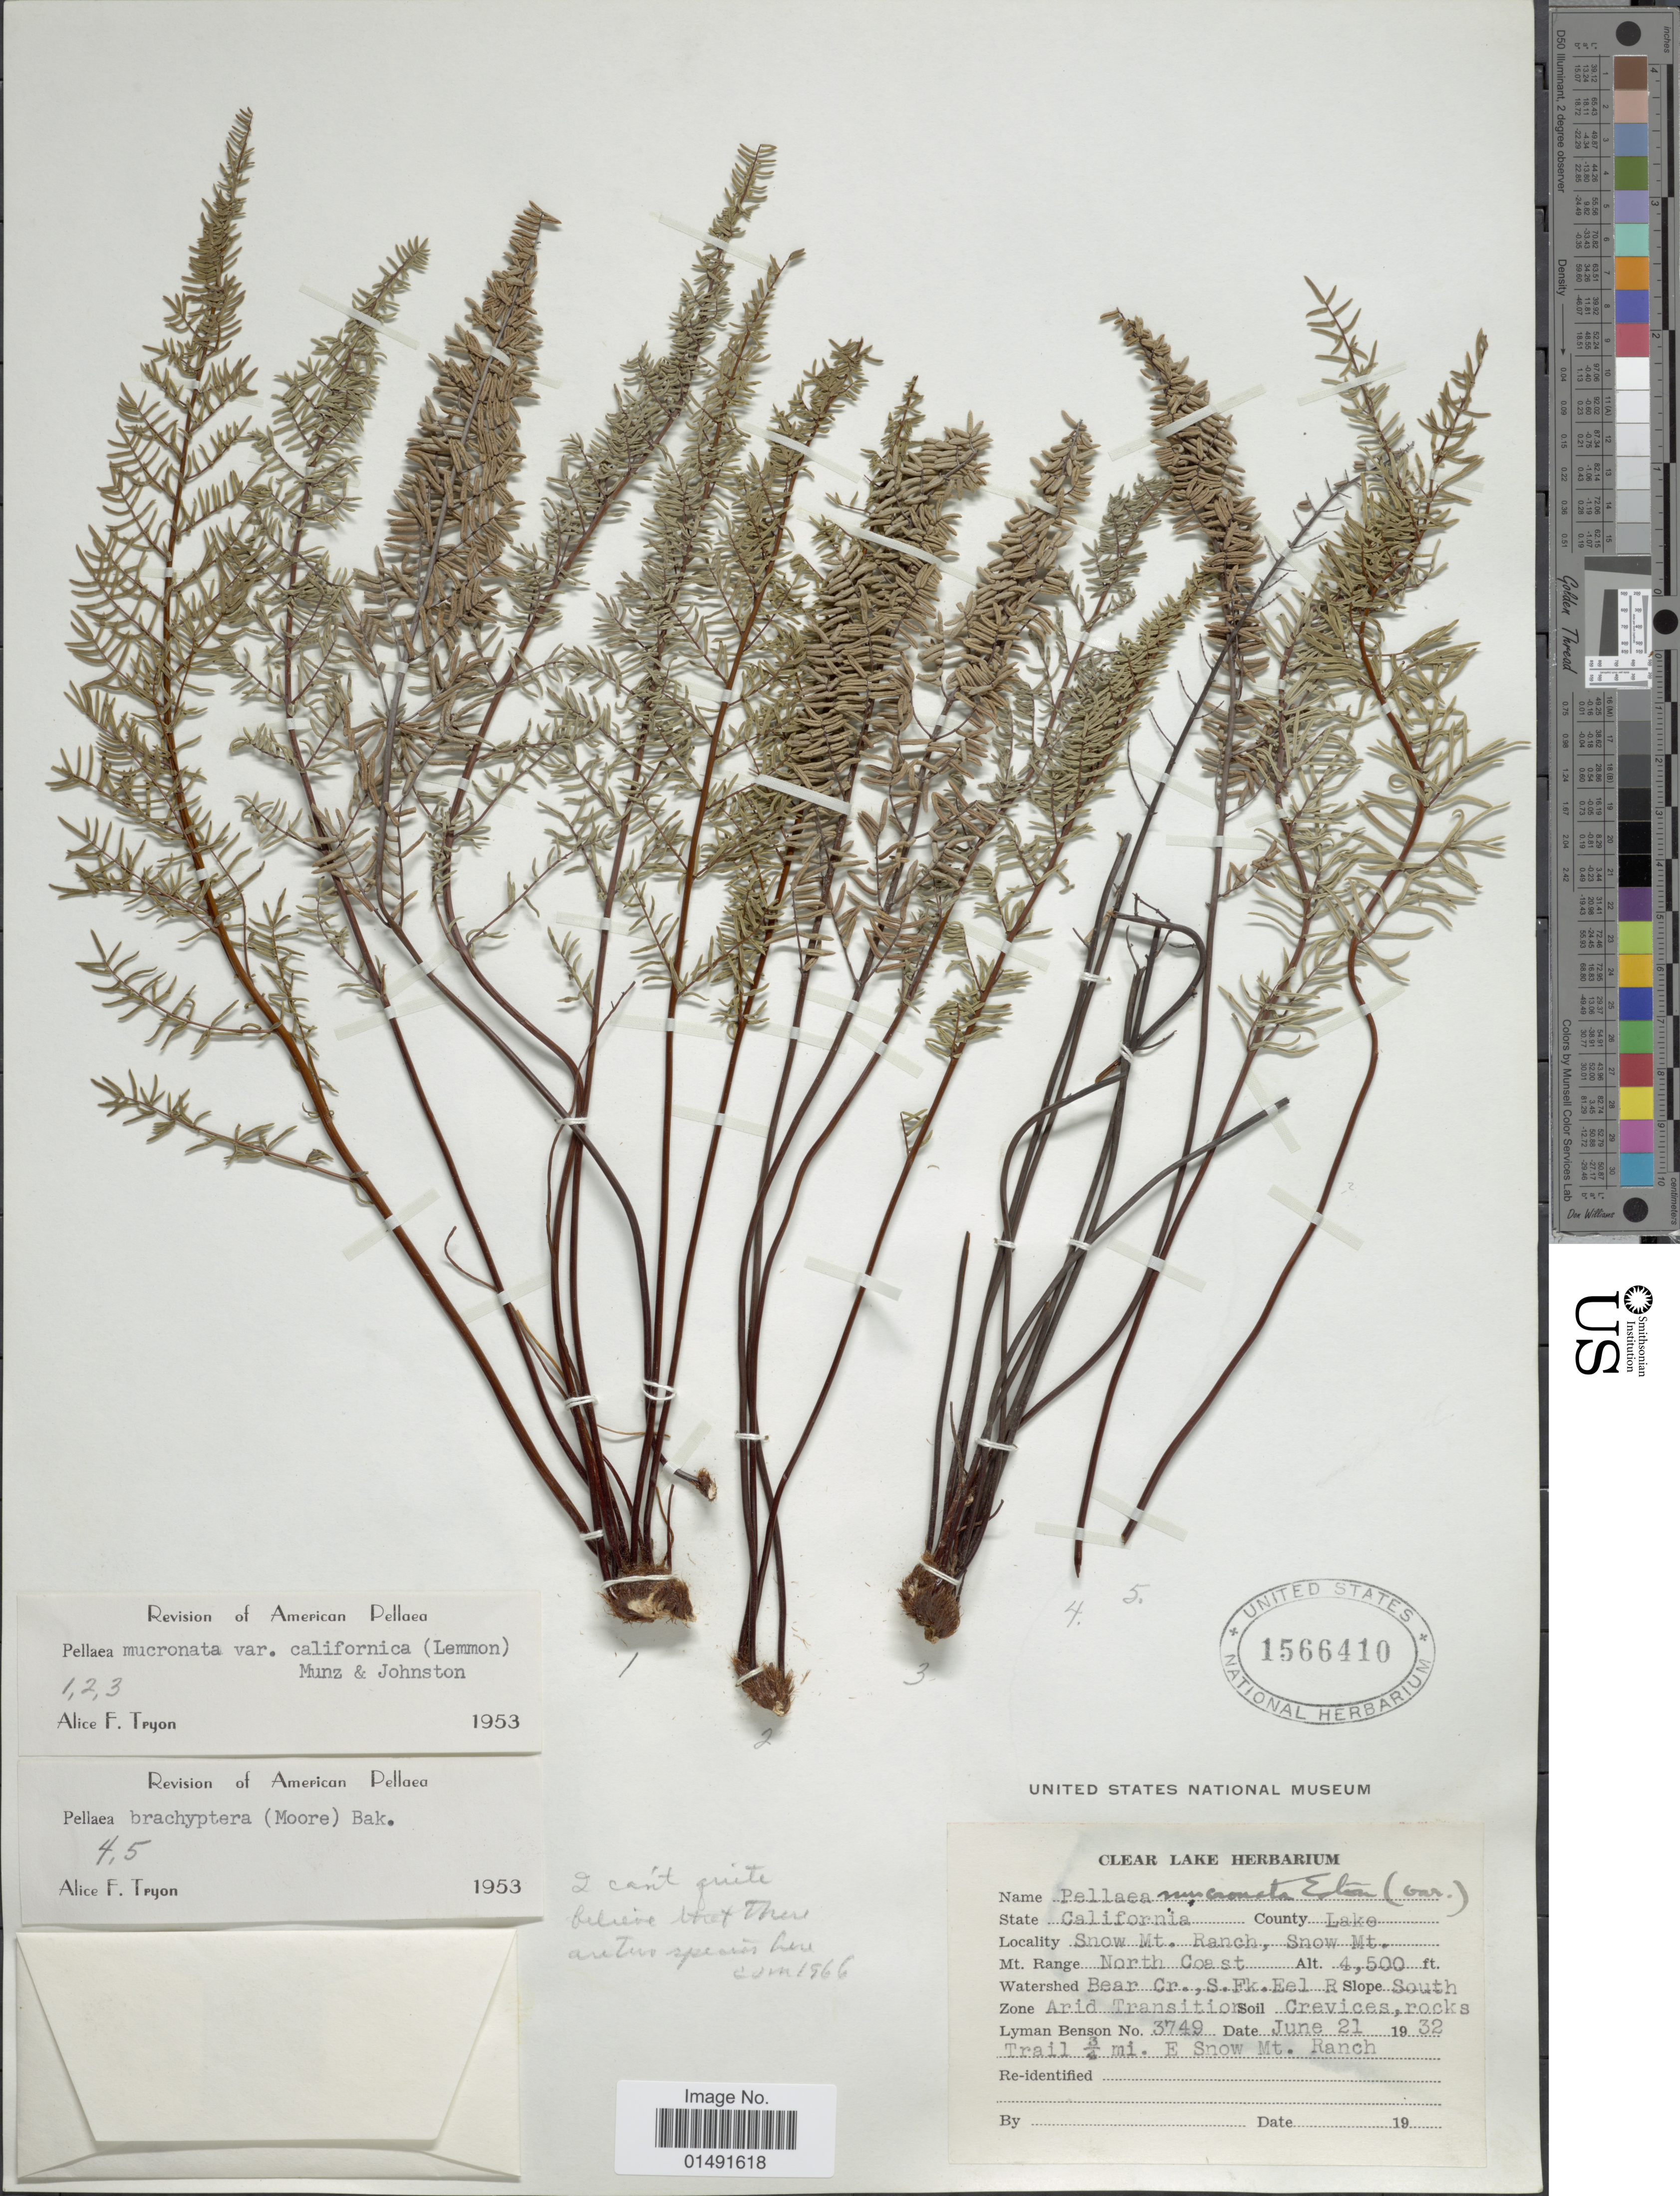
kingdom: Plantae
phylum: Tracheophyta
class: Polypodiopsida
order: Polypodiales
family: Pteridaceae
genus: Pellaea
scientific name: Pellaea mucronata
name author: (D.C. Eaton) D.C. Eaton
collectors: L. D. Benson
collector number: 3749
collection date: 1932-06-21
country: United States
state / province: California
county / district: Lake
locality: County Lake, Snow Mt Ranch, Snow Mt., Mt Range North Coast, Watershed Bear Cr., S. Fk. Eel R. Slope South, Trail ¾ mi. E Snow Mt Ranch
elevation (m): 1372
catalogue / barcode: US 1566410